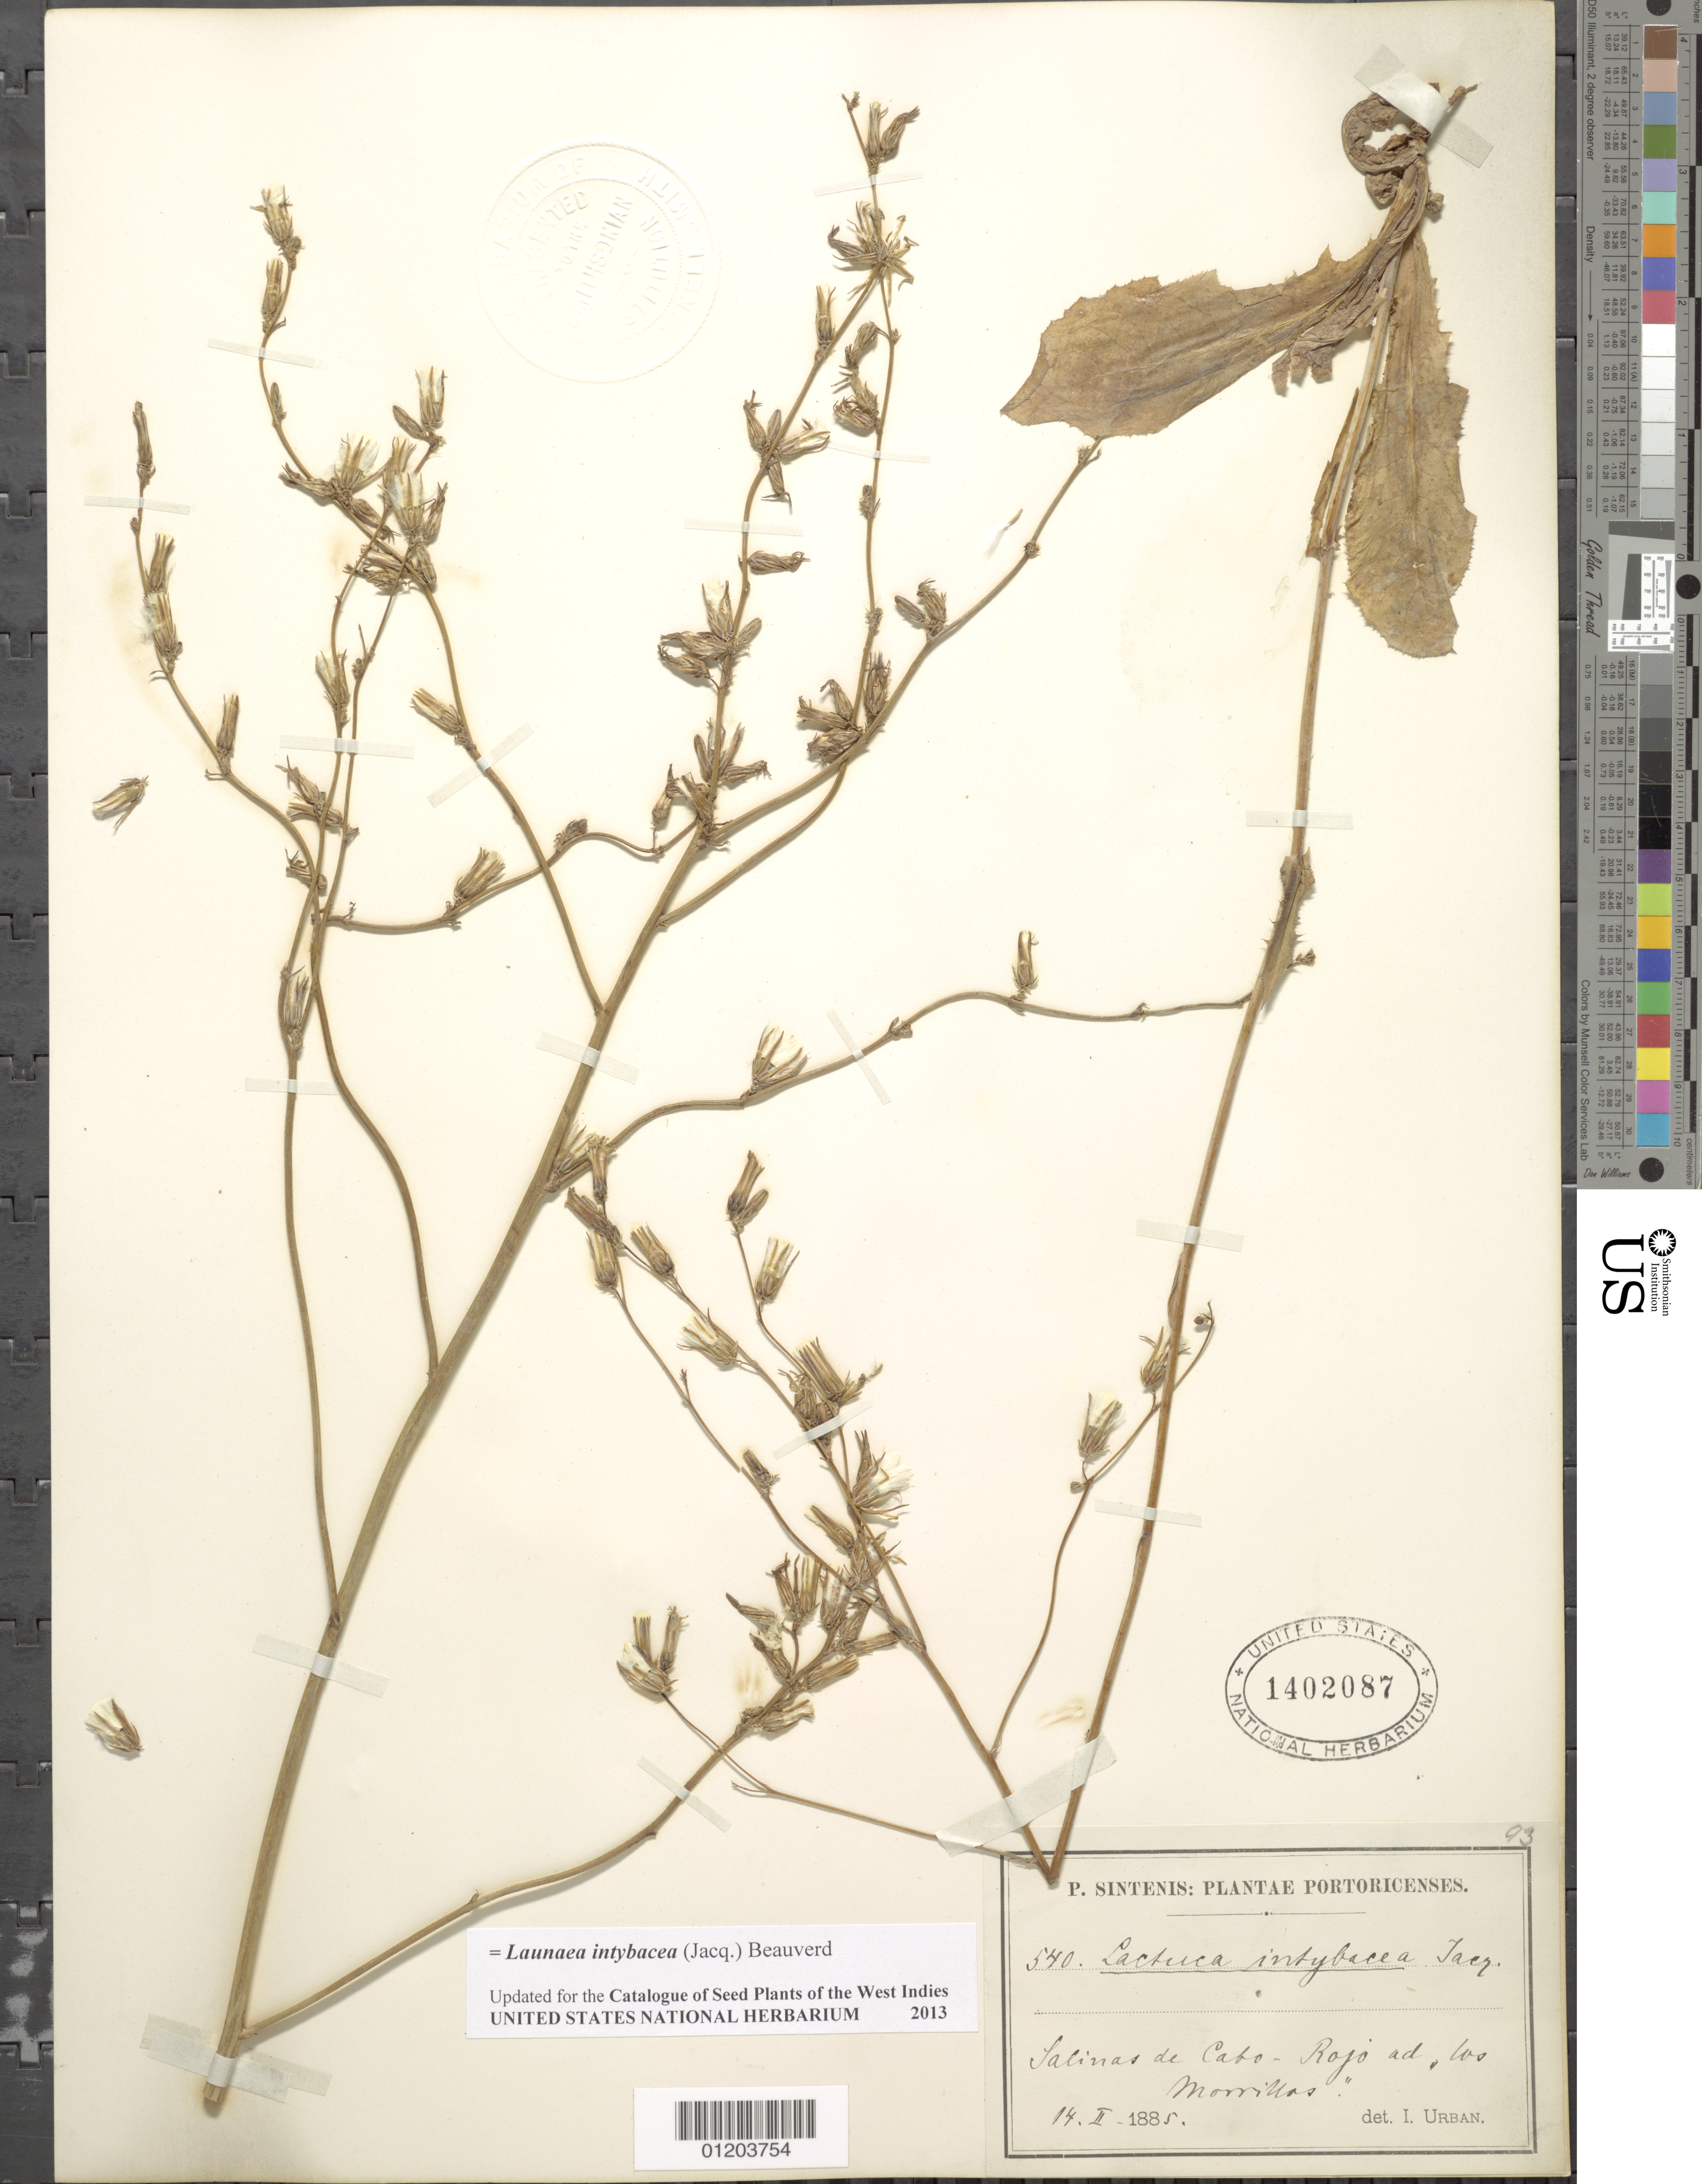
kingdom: Plantae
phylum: Tracheophyta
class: Magnoliopsida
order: Asterales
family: Asteraceae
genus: Launaea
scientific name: Launaea intybacea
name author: (Jacq.) Beauverd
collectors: P. Sintenis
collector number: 540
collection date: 1885-02-14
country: Puerto Rico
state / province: Cabo Rojo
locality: Salinas de Cabo-Rojo ad los Morrillas.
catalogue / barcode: US 1402087